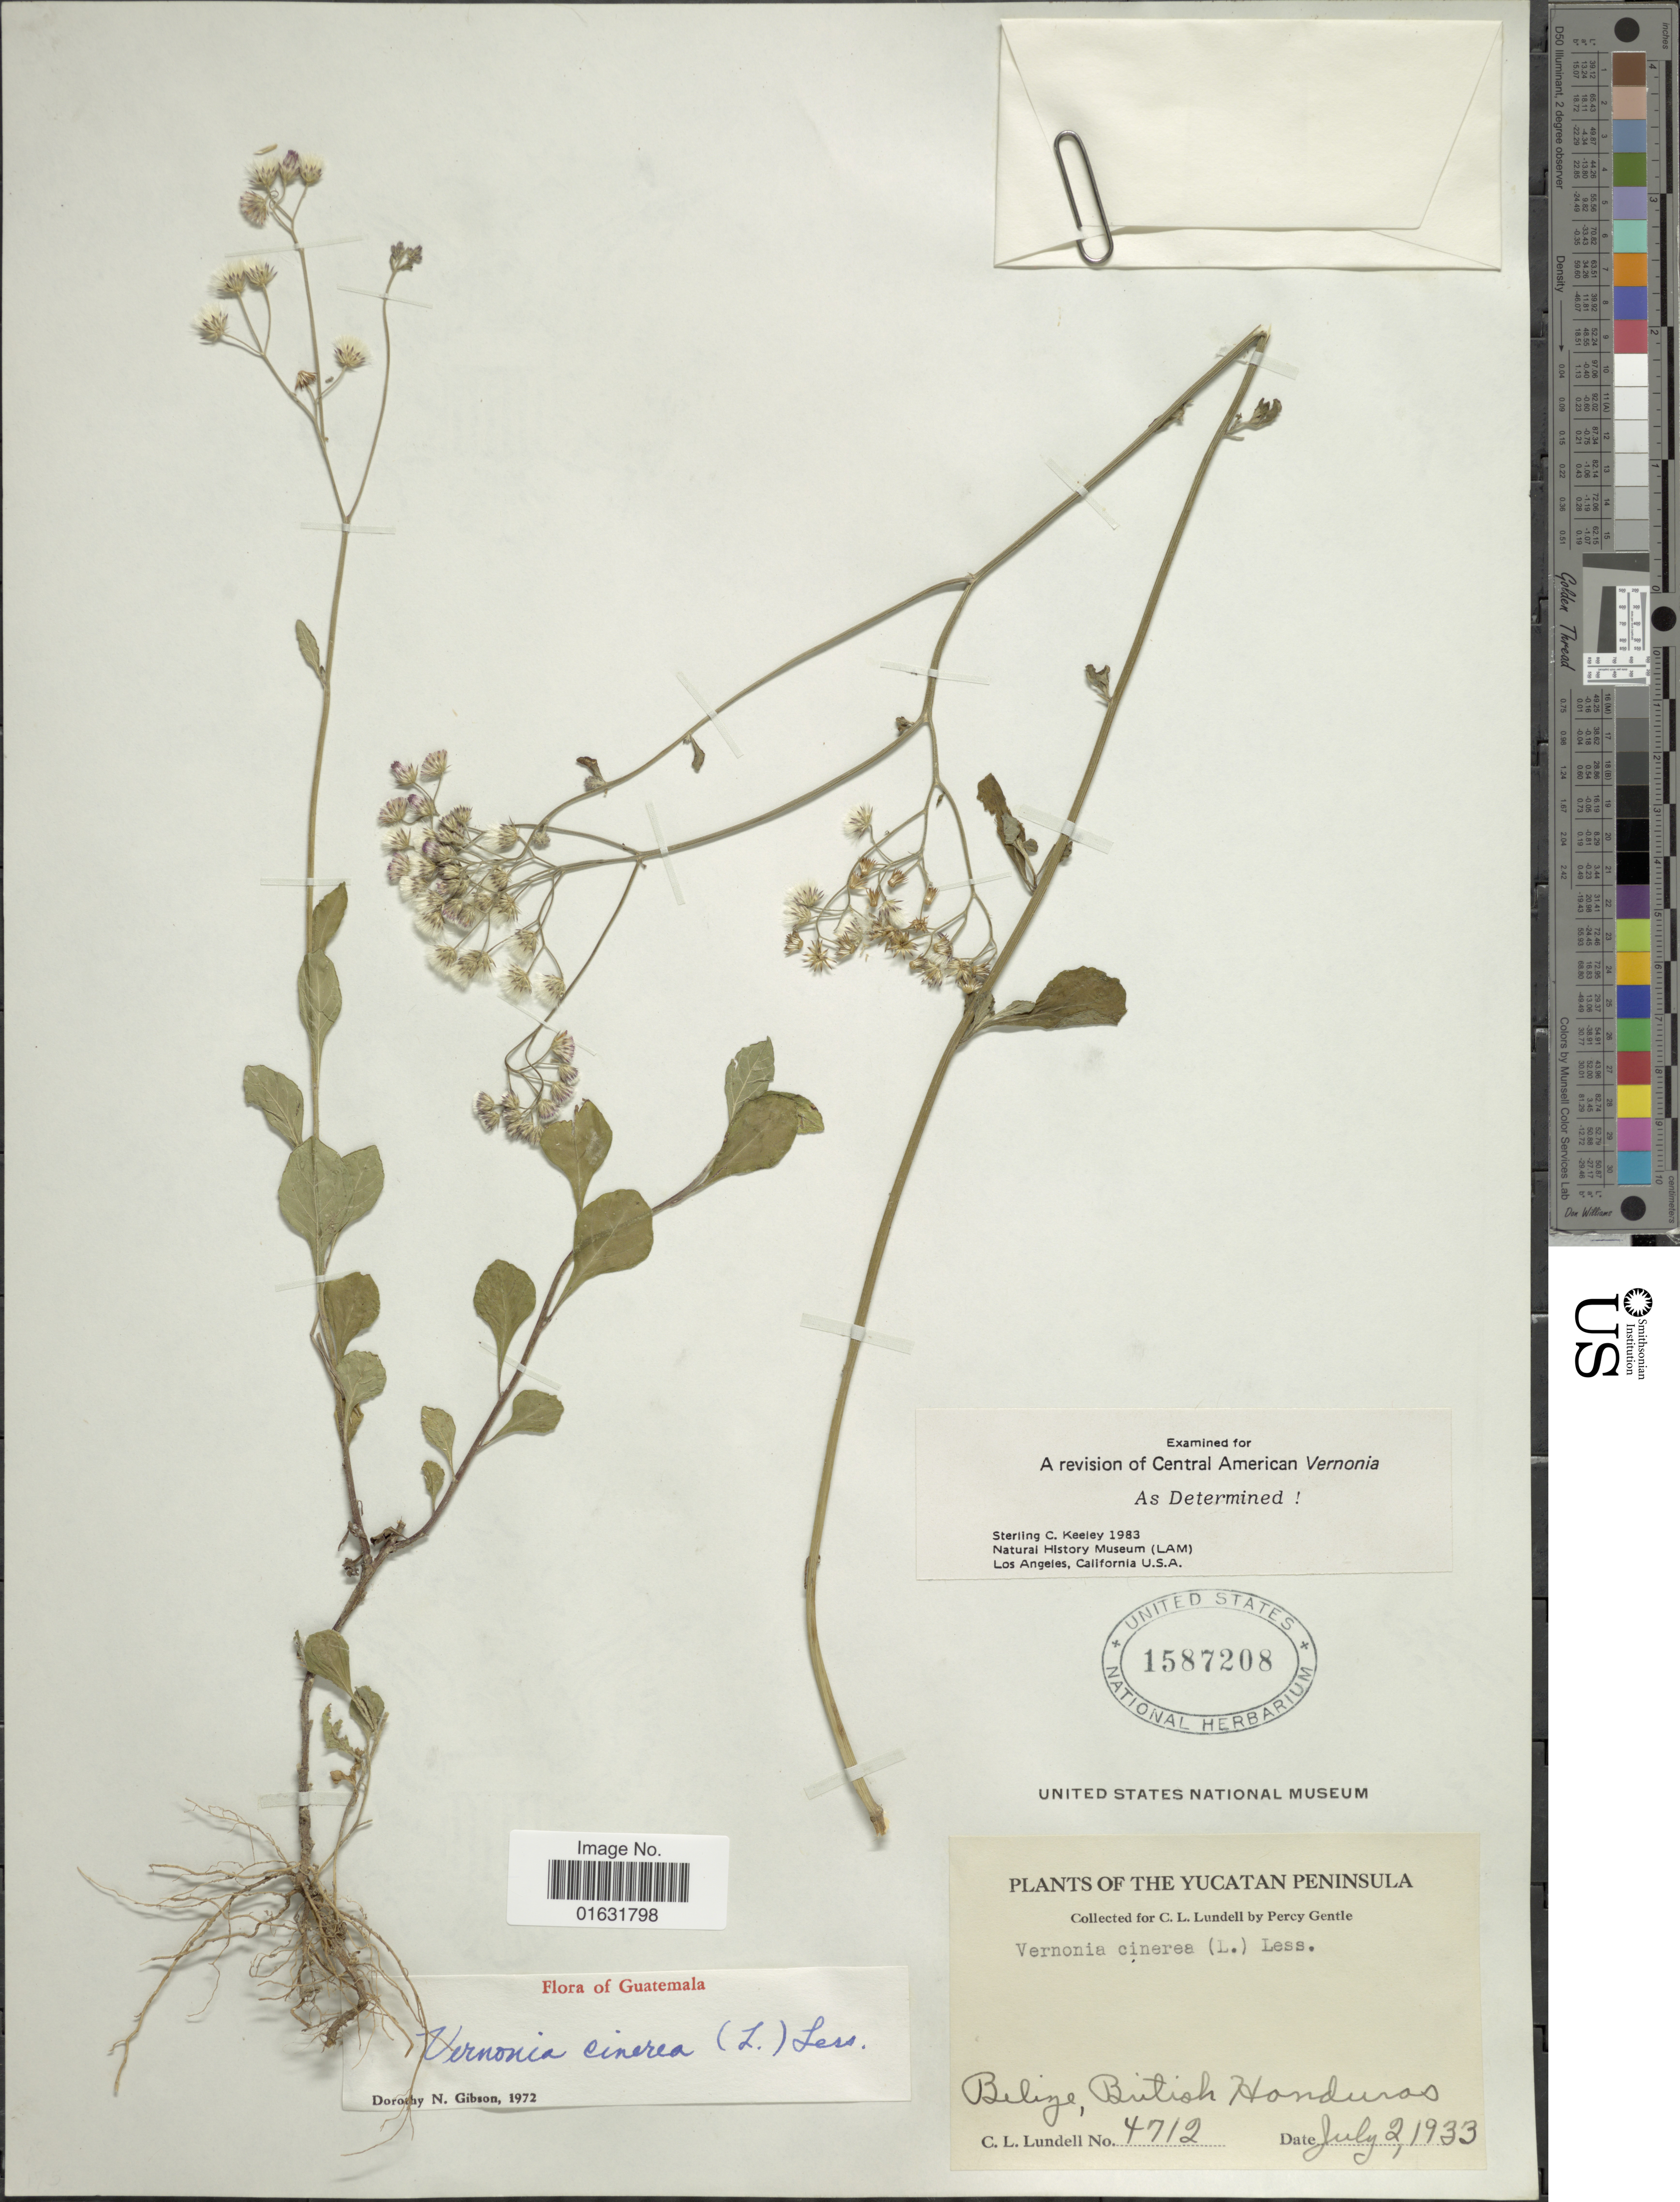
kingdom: Plantae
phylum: Tracheophyta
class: Magnoliopsida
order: Asterales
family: Asteraceae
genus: Cyanthillium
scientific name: Cyanthillium cinereum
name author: (L.) H. Rob.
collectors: C. L. Lundell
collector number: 4712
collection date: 1933-07-02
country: Belize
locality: British Honduras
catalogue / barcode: US 1587208